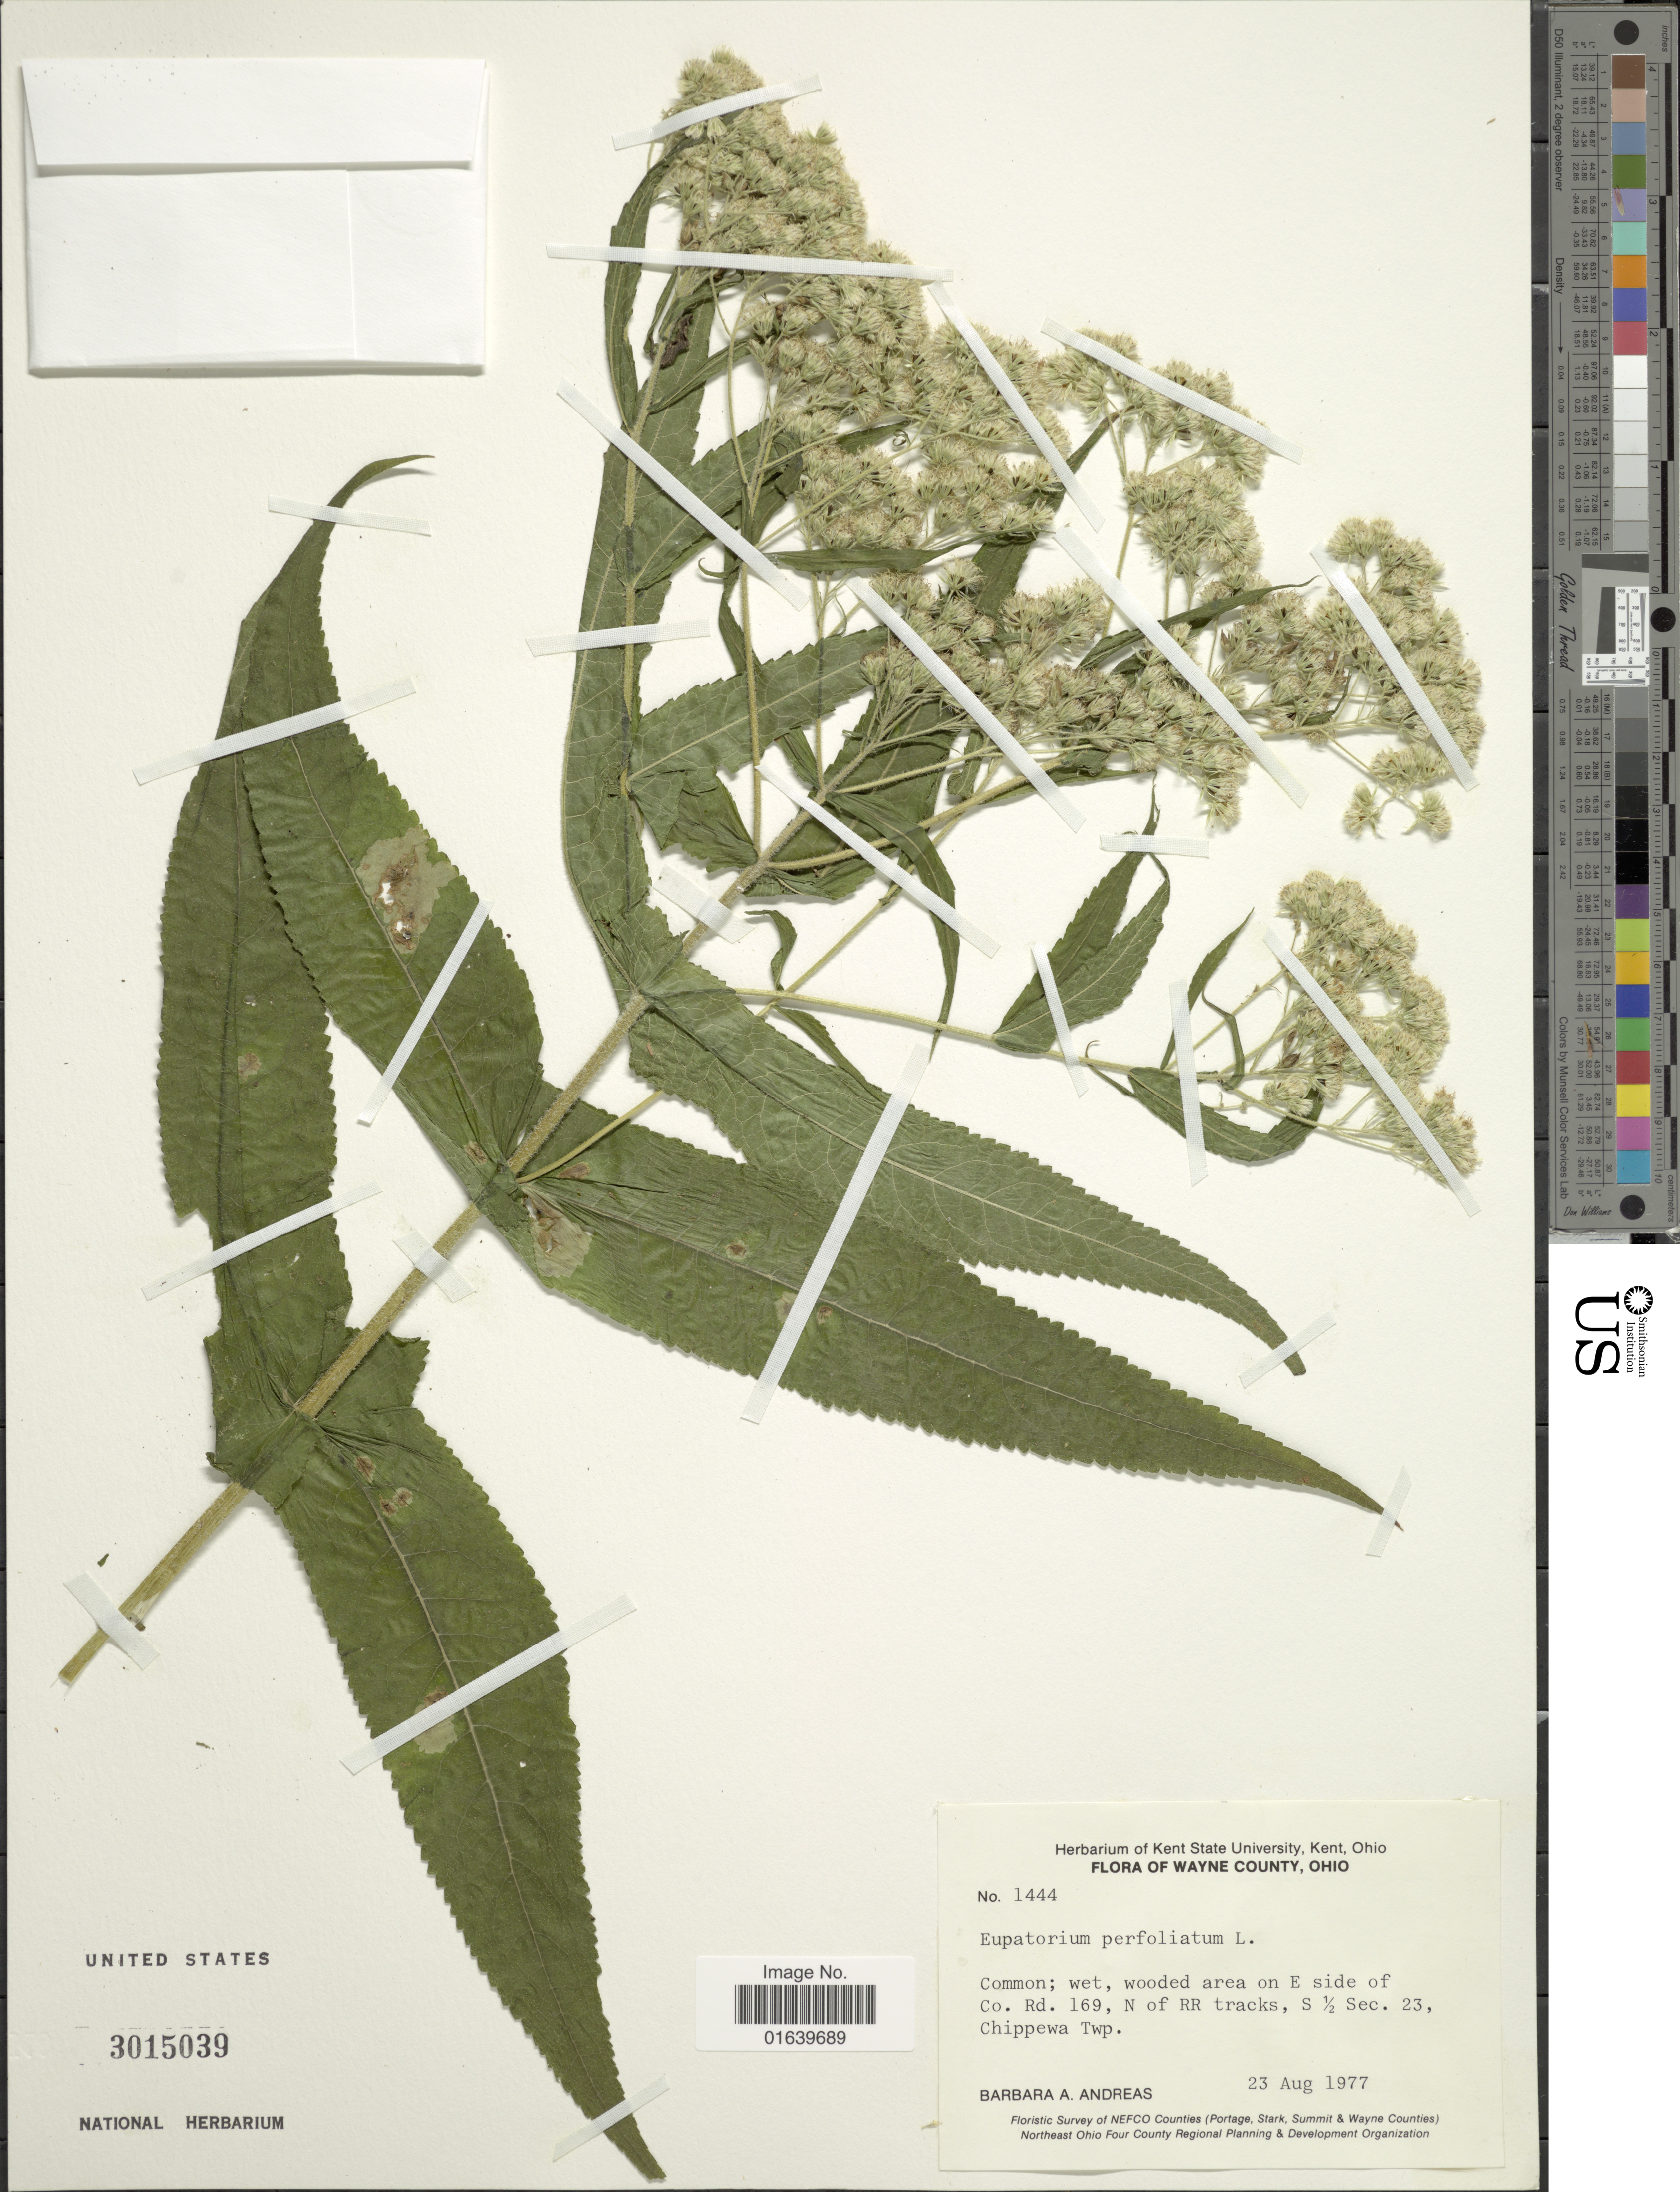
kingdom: Plantae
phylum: Tracheophyta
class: Magnoliopsida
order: Asterales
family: Asteraceae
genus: Eupatorium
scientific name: Eupatorium perfoliatum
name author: L.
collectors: B. A. Andreas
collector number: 1444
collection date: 1977-08-23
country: United States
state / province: Ohio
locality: Wayne County, on E side of Co. Rd. 169, N of RR tracks, S 1/2 Sec. 23, Chippewa Twp.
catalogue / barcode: US 3015039